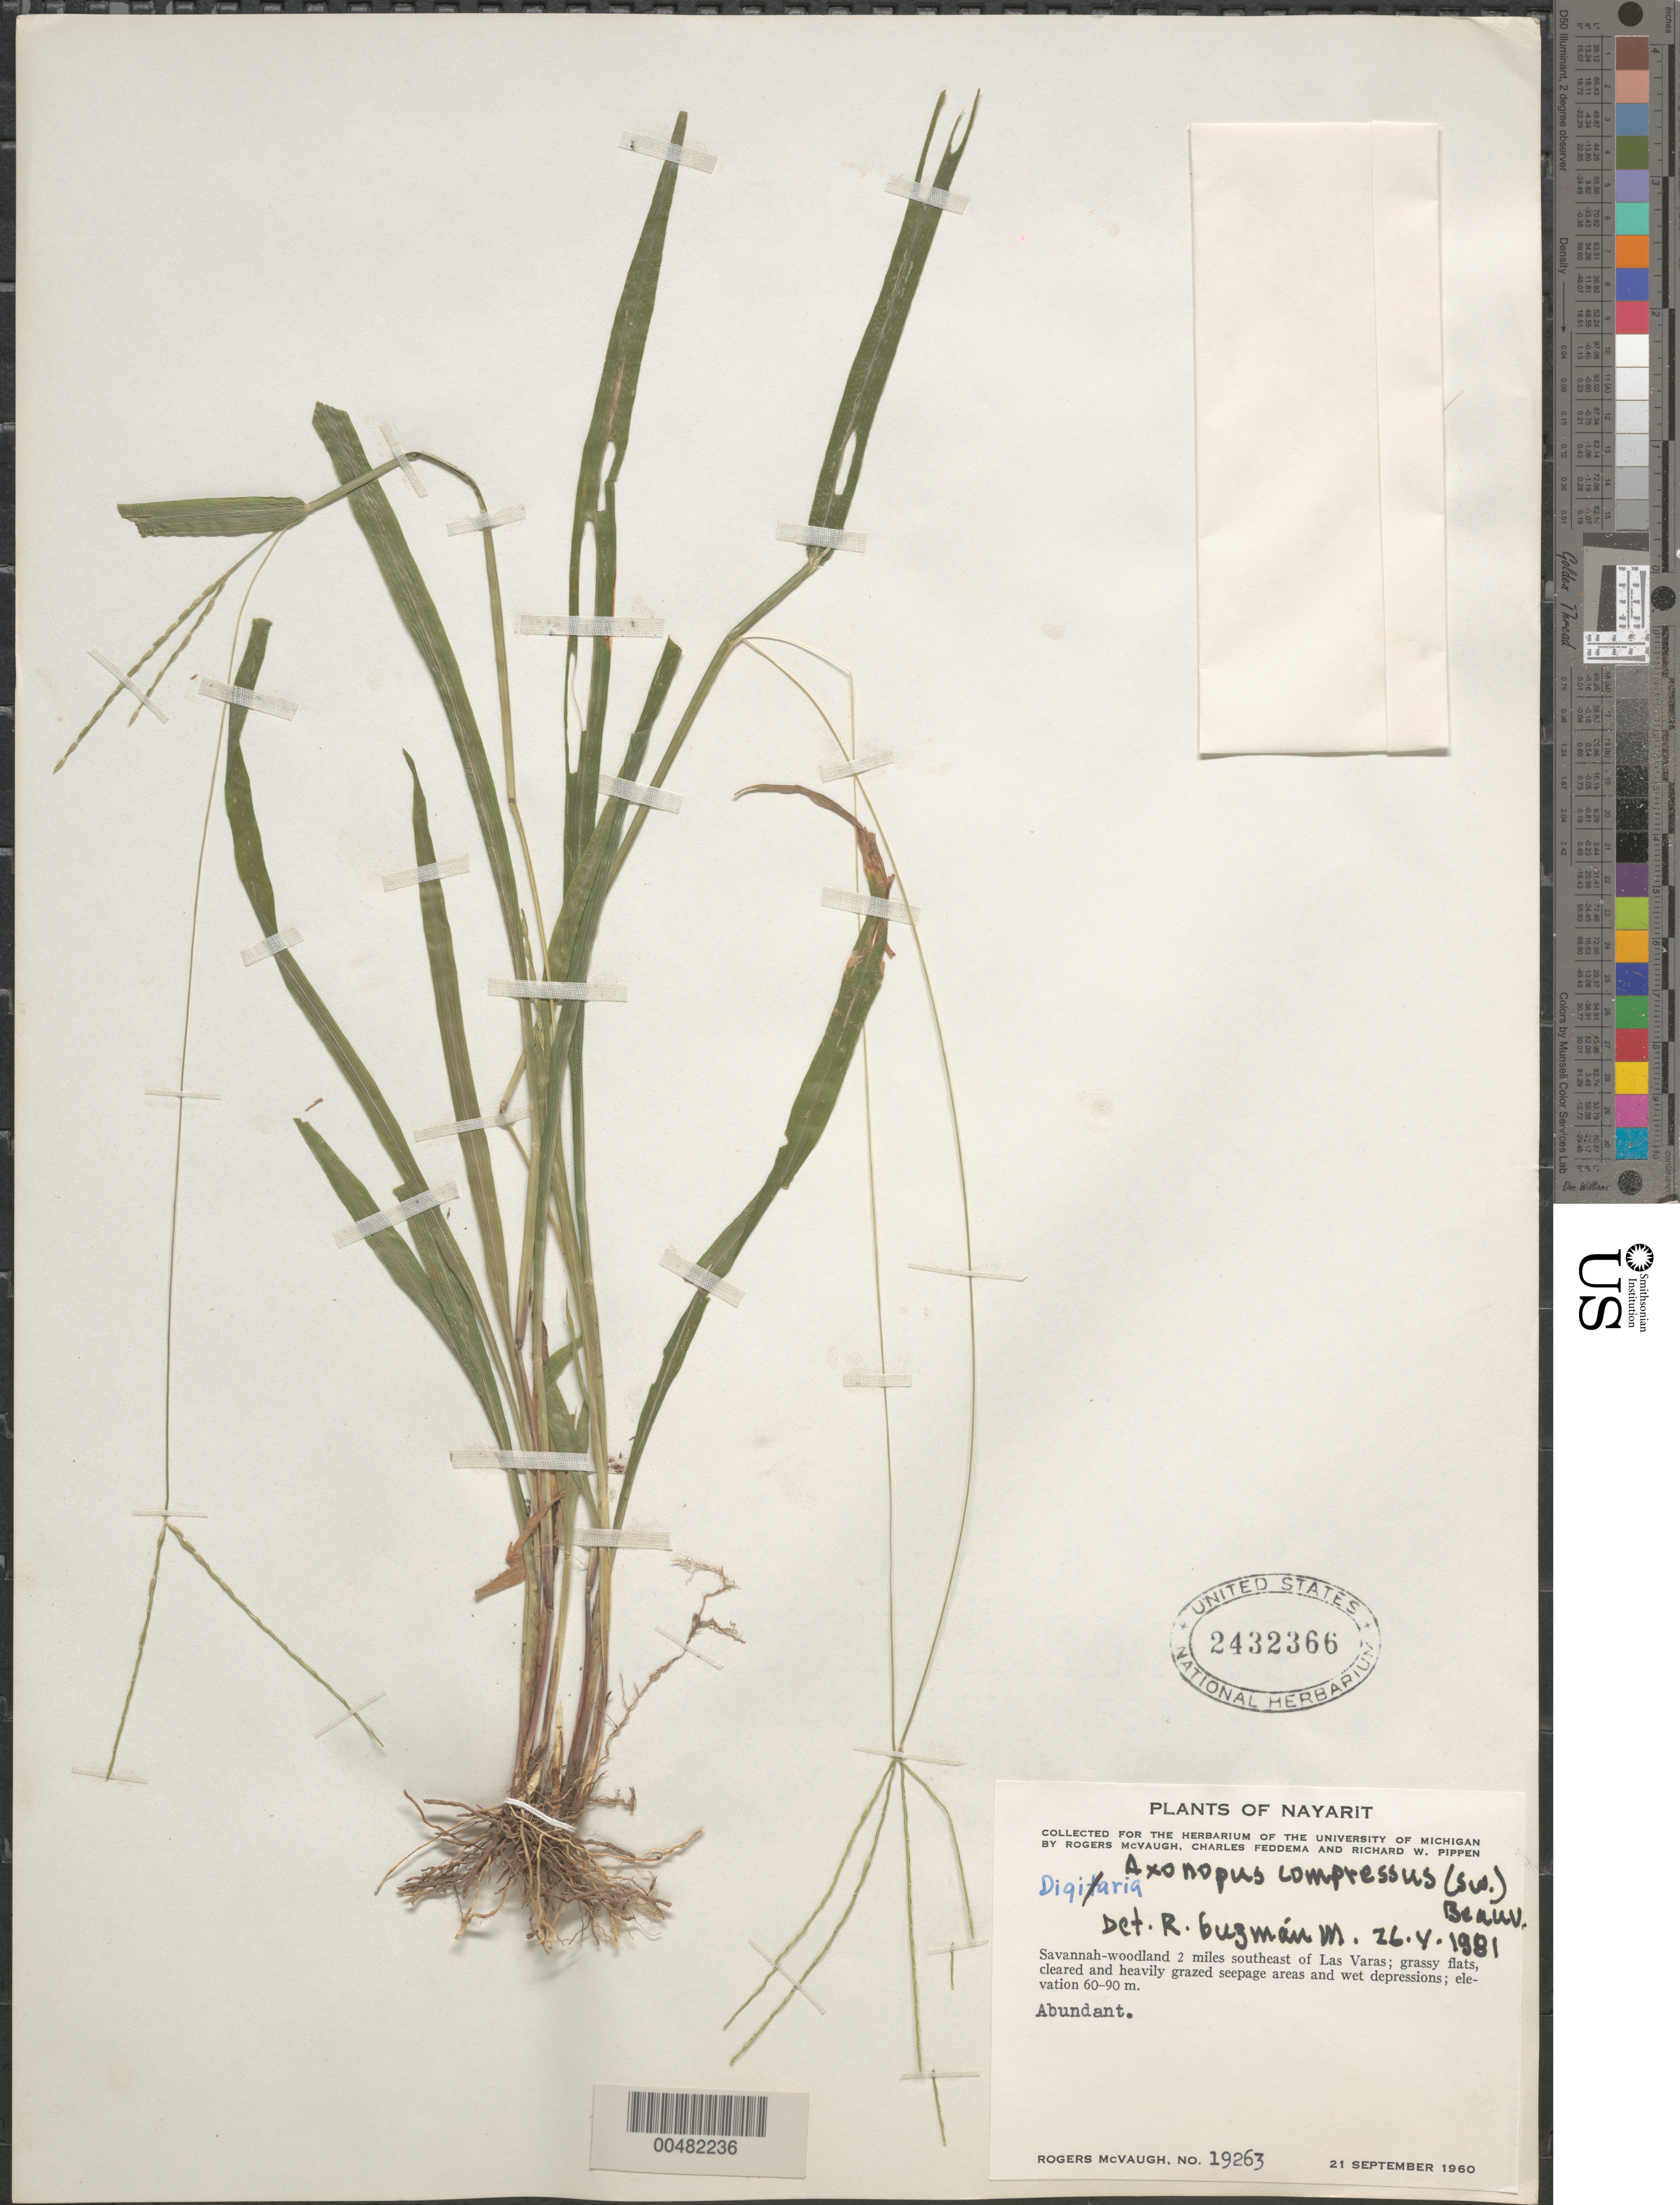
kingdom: Plantae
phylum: Tracheophyta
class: Liliopsida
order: Poales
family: Poaceae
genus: Axonopus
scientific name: Axonopus compressus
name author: (Sw.) P. Beauv.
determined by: Guzman-M., R.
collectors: R. McVaugh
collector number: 19263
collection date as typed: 21 Sep 1960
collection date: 1960-09-21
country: Mexico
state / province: Nayarit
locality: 2 mi SE of Las Varas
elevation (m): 60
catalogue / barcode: US 2432366